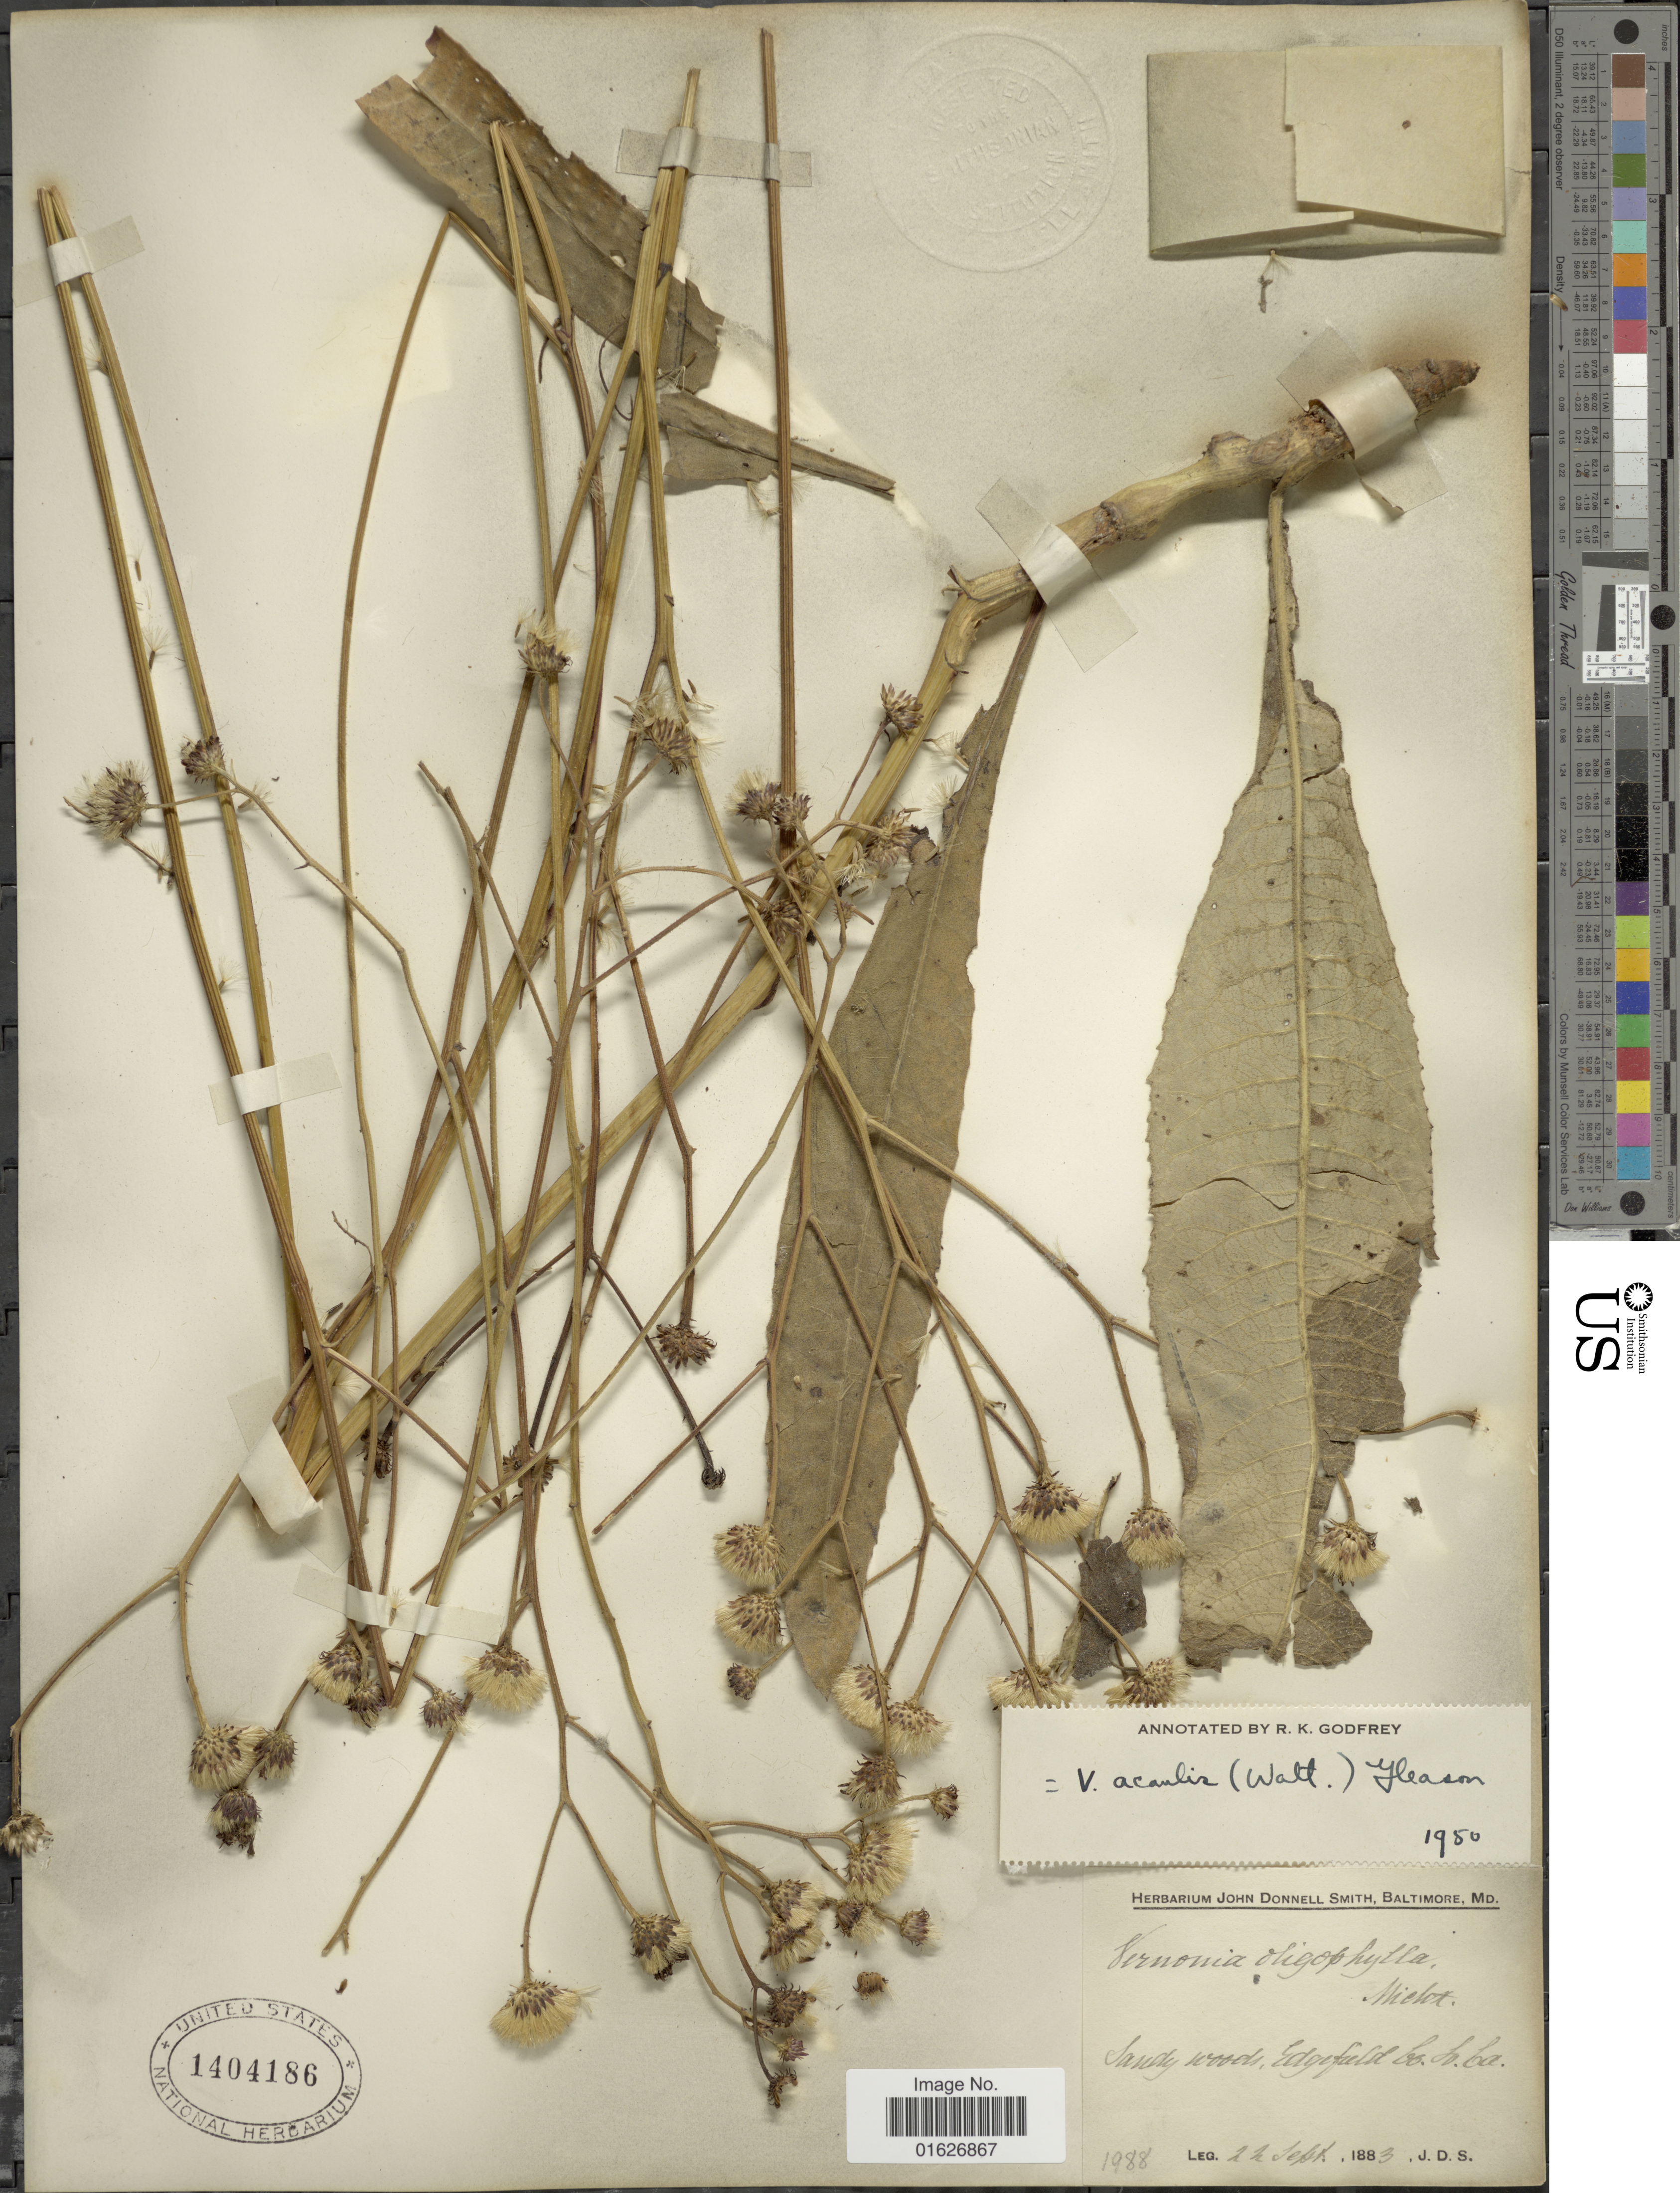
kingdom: Plantae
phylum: Tracheophyta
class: Magnoliopsida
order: Asterales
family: Asteraceae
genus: Vernonia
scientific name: Vernonia acaulis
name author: (Walter) Gleason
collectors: J. Donnell Smith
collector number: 1988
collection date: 1883-09-22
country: United States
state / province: South Carolina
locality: Sandy woods, Edgefield Co.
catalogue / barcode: US 1404186